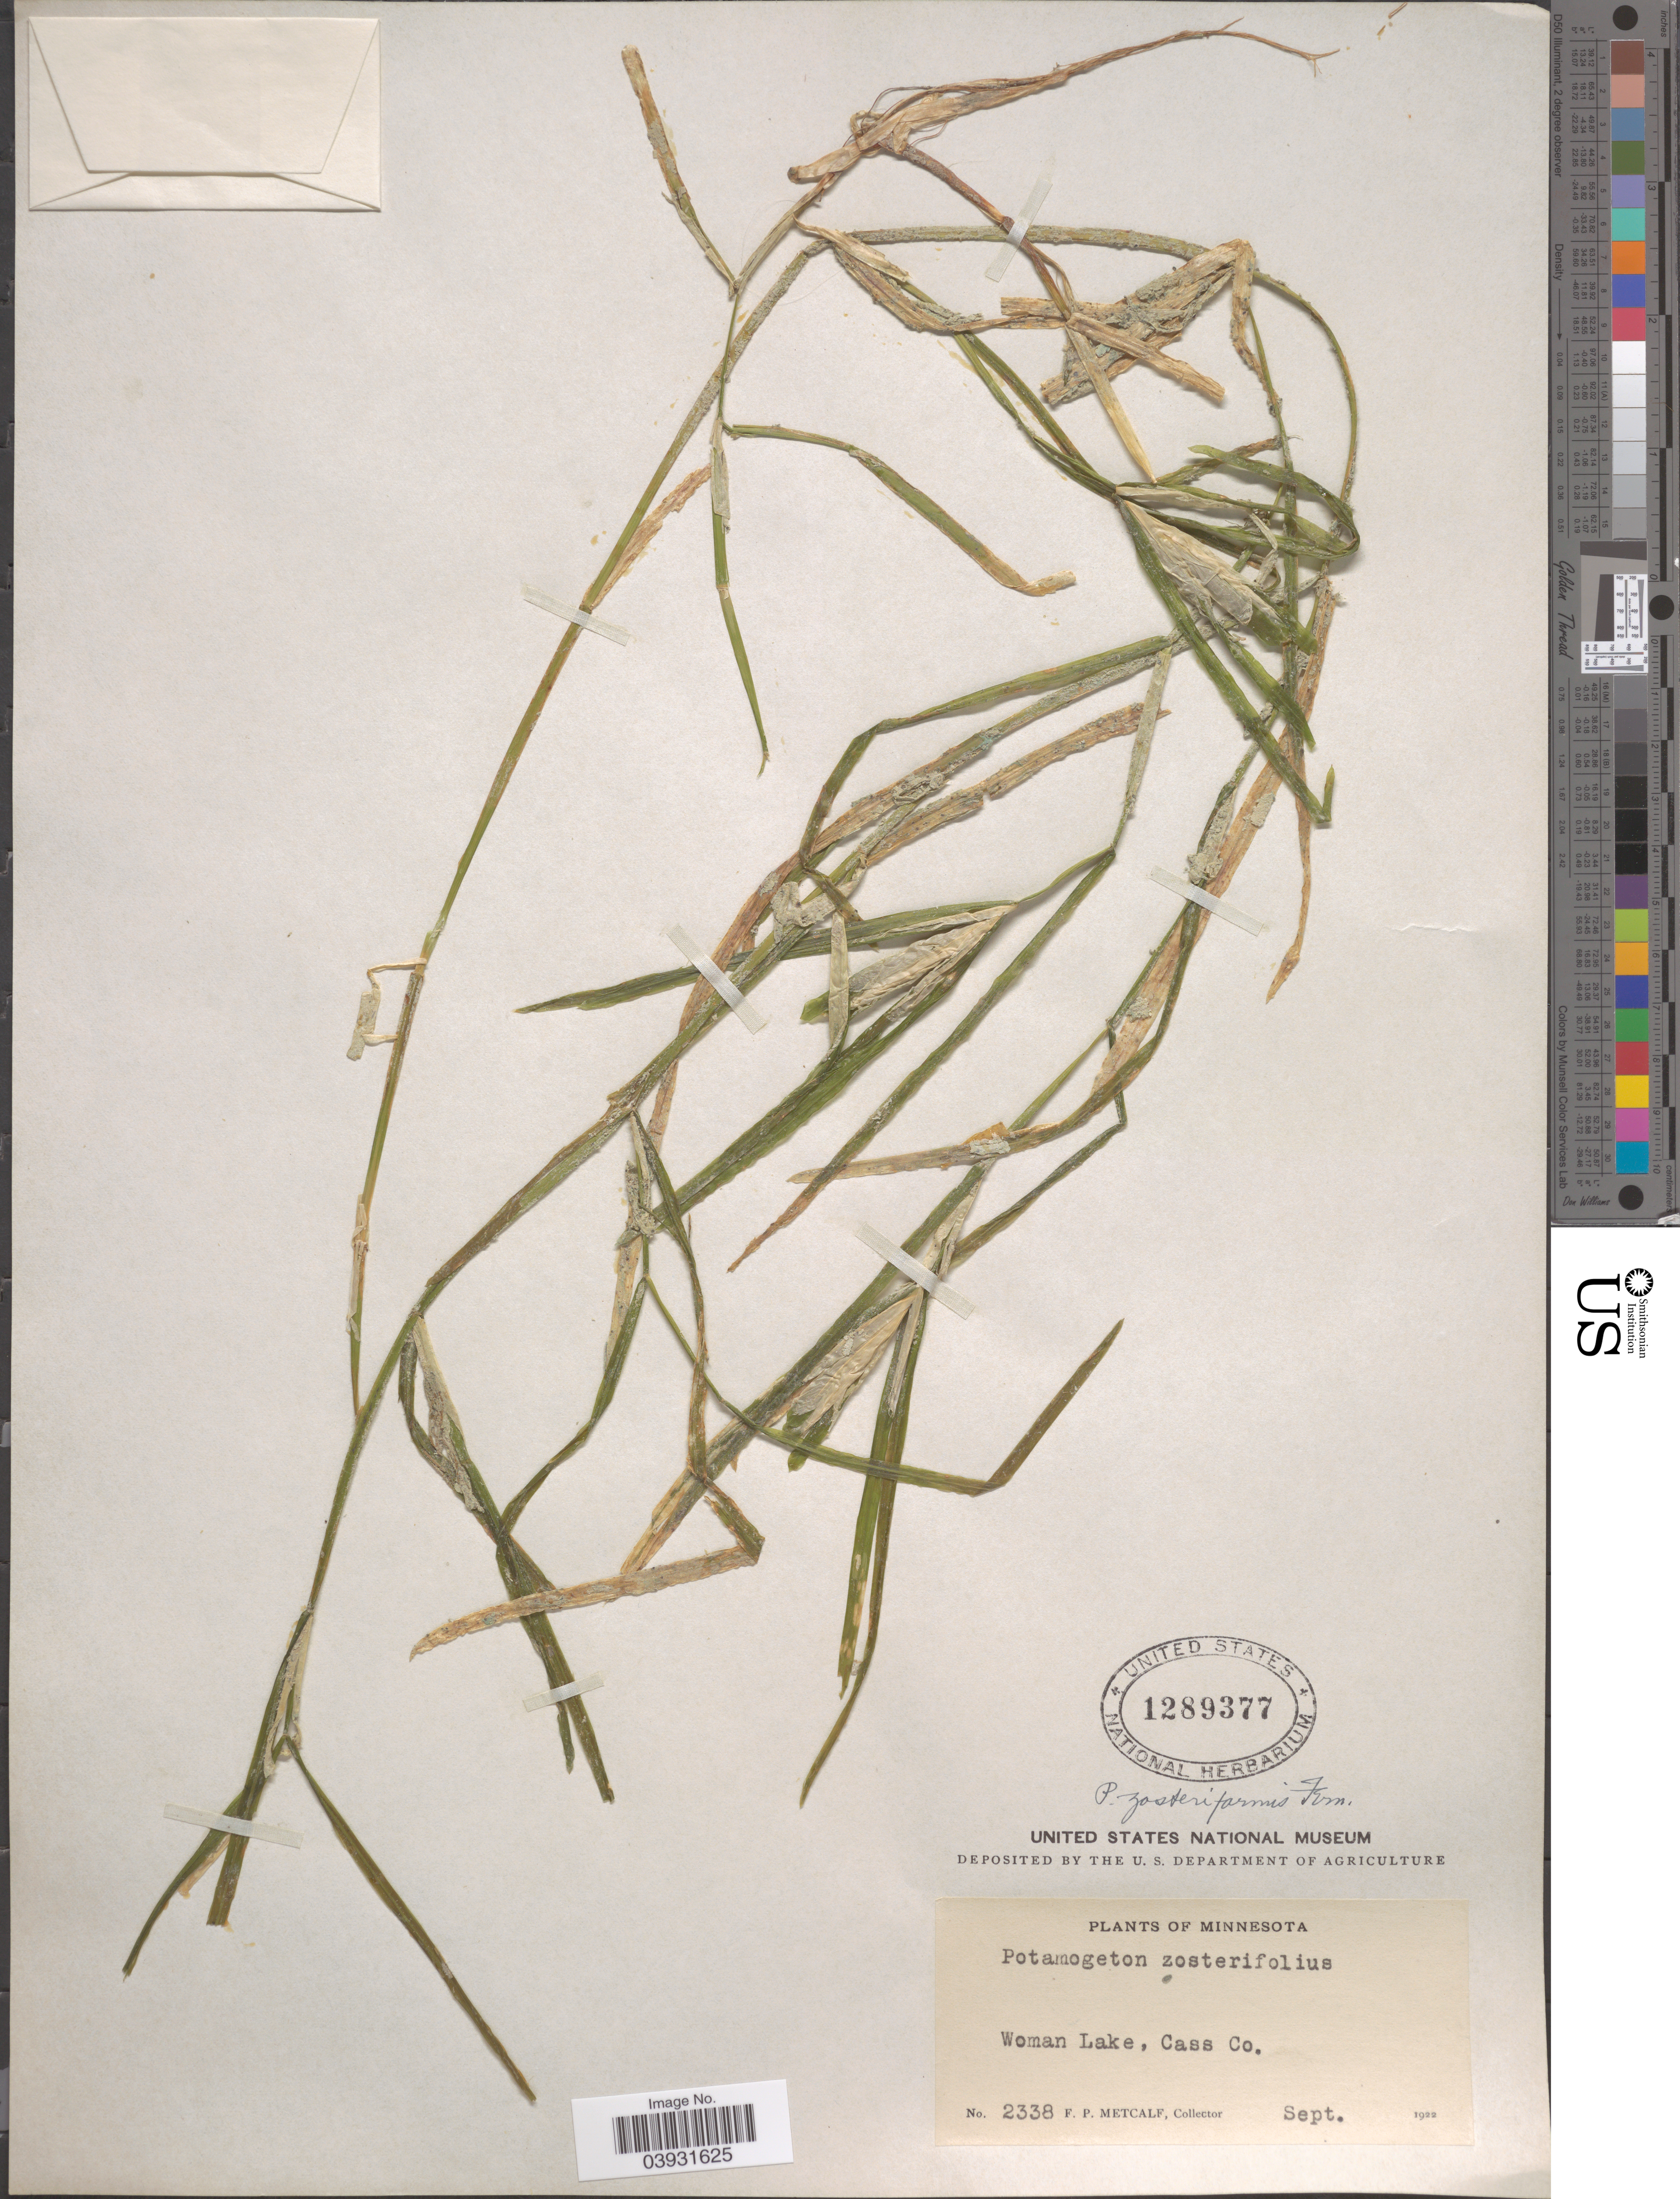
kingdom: Plantae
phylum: Tracheophyta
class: Liliopsida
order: Alismatales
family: Potamogetonaceae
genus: Potamogeton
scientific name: Potamogeton zosterifolius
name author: Schumach.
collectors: F. Metcalf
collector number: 2338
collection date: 1922-09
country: United States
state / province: Minnesota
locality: Woman Lake, Cass Co.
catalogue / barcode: US 1289377